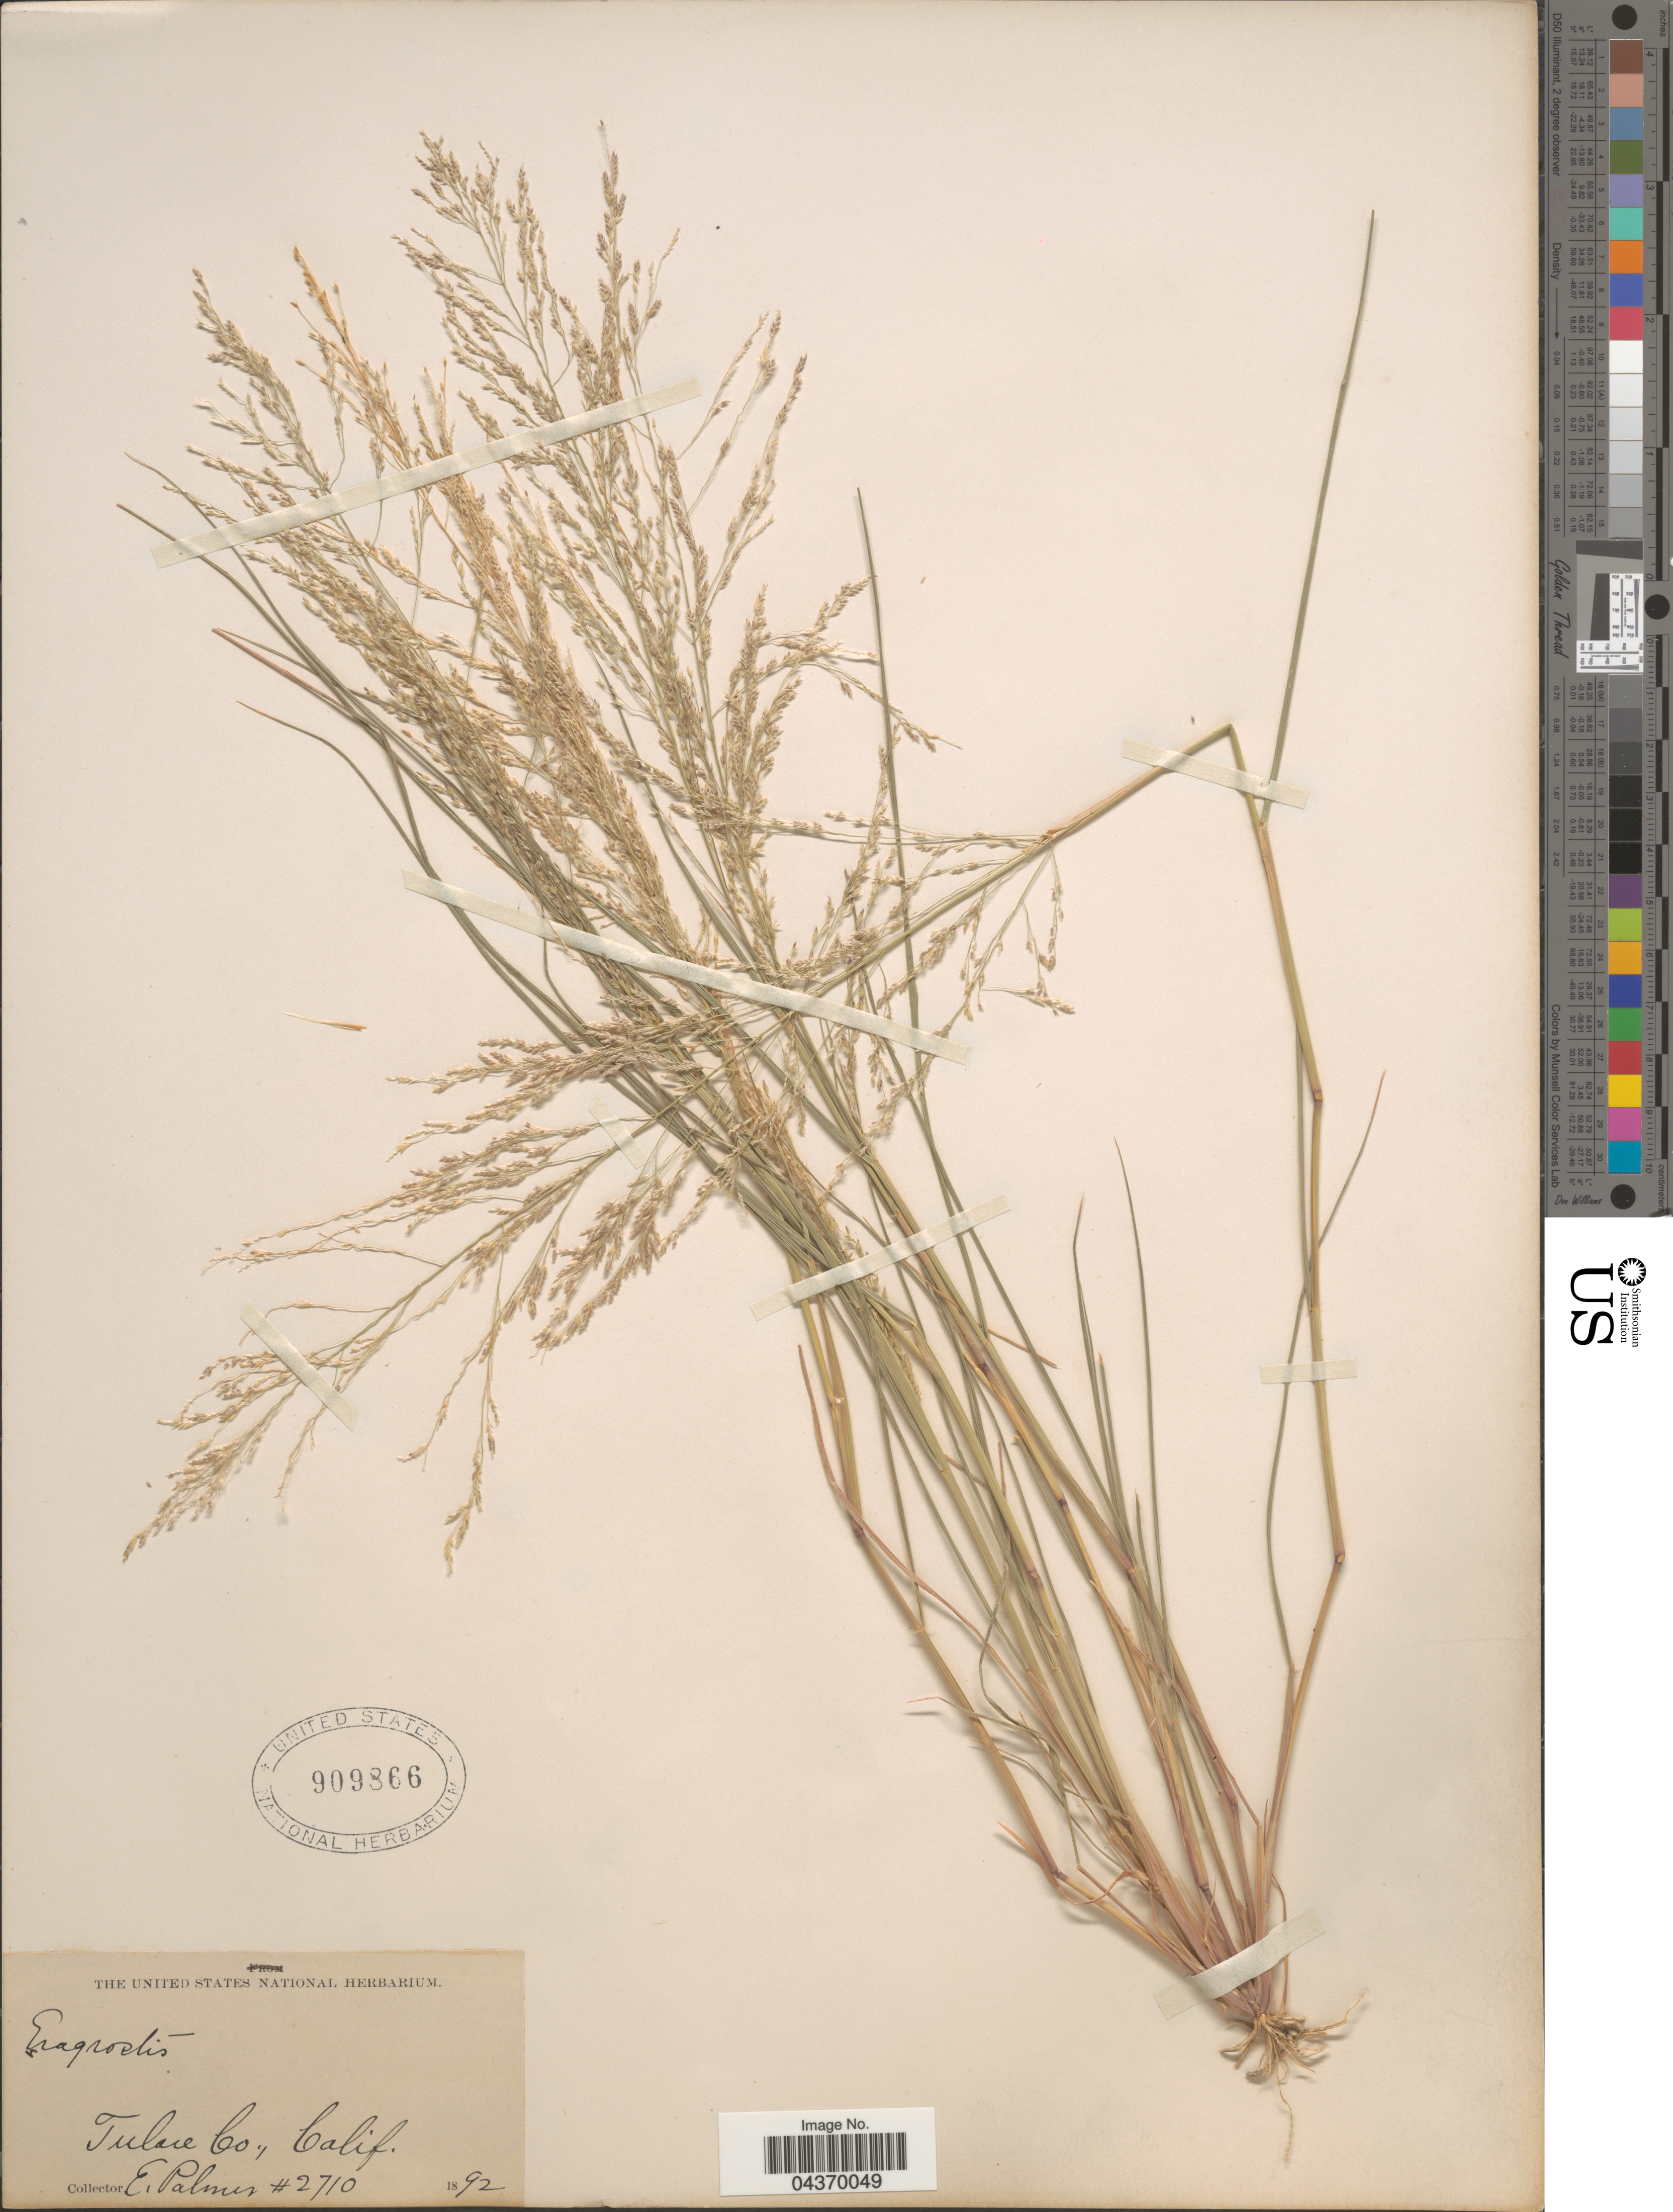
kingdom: Plantae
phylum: Tracheophyta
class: Liliopsida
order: Poales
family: Poaceae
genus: Eragrostis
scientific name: Eragrostis pectinacea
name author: (Michx.) Nees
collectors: E. Palmer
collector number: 2710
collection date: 1892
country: United States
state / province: California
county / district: Tulare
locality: Tulare Co.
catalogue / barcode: US 909866